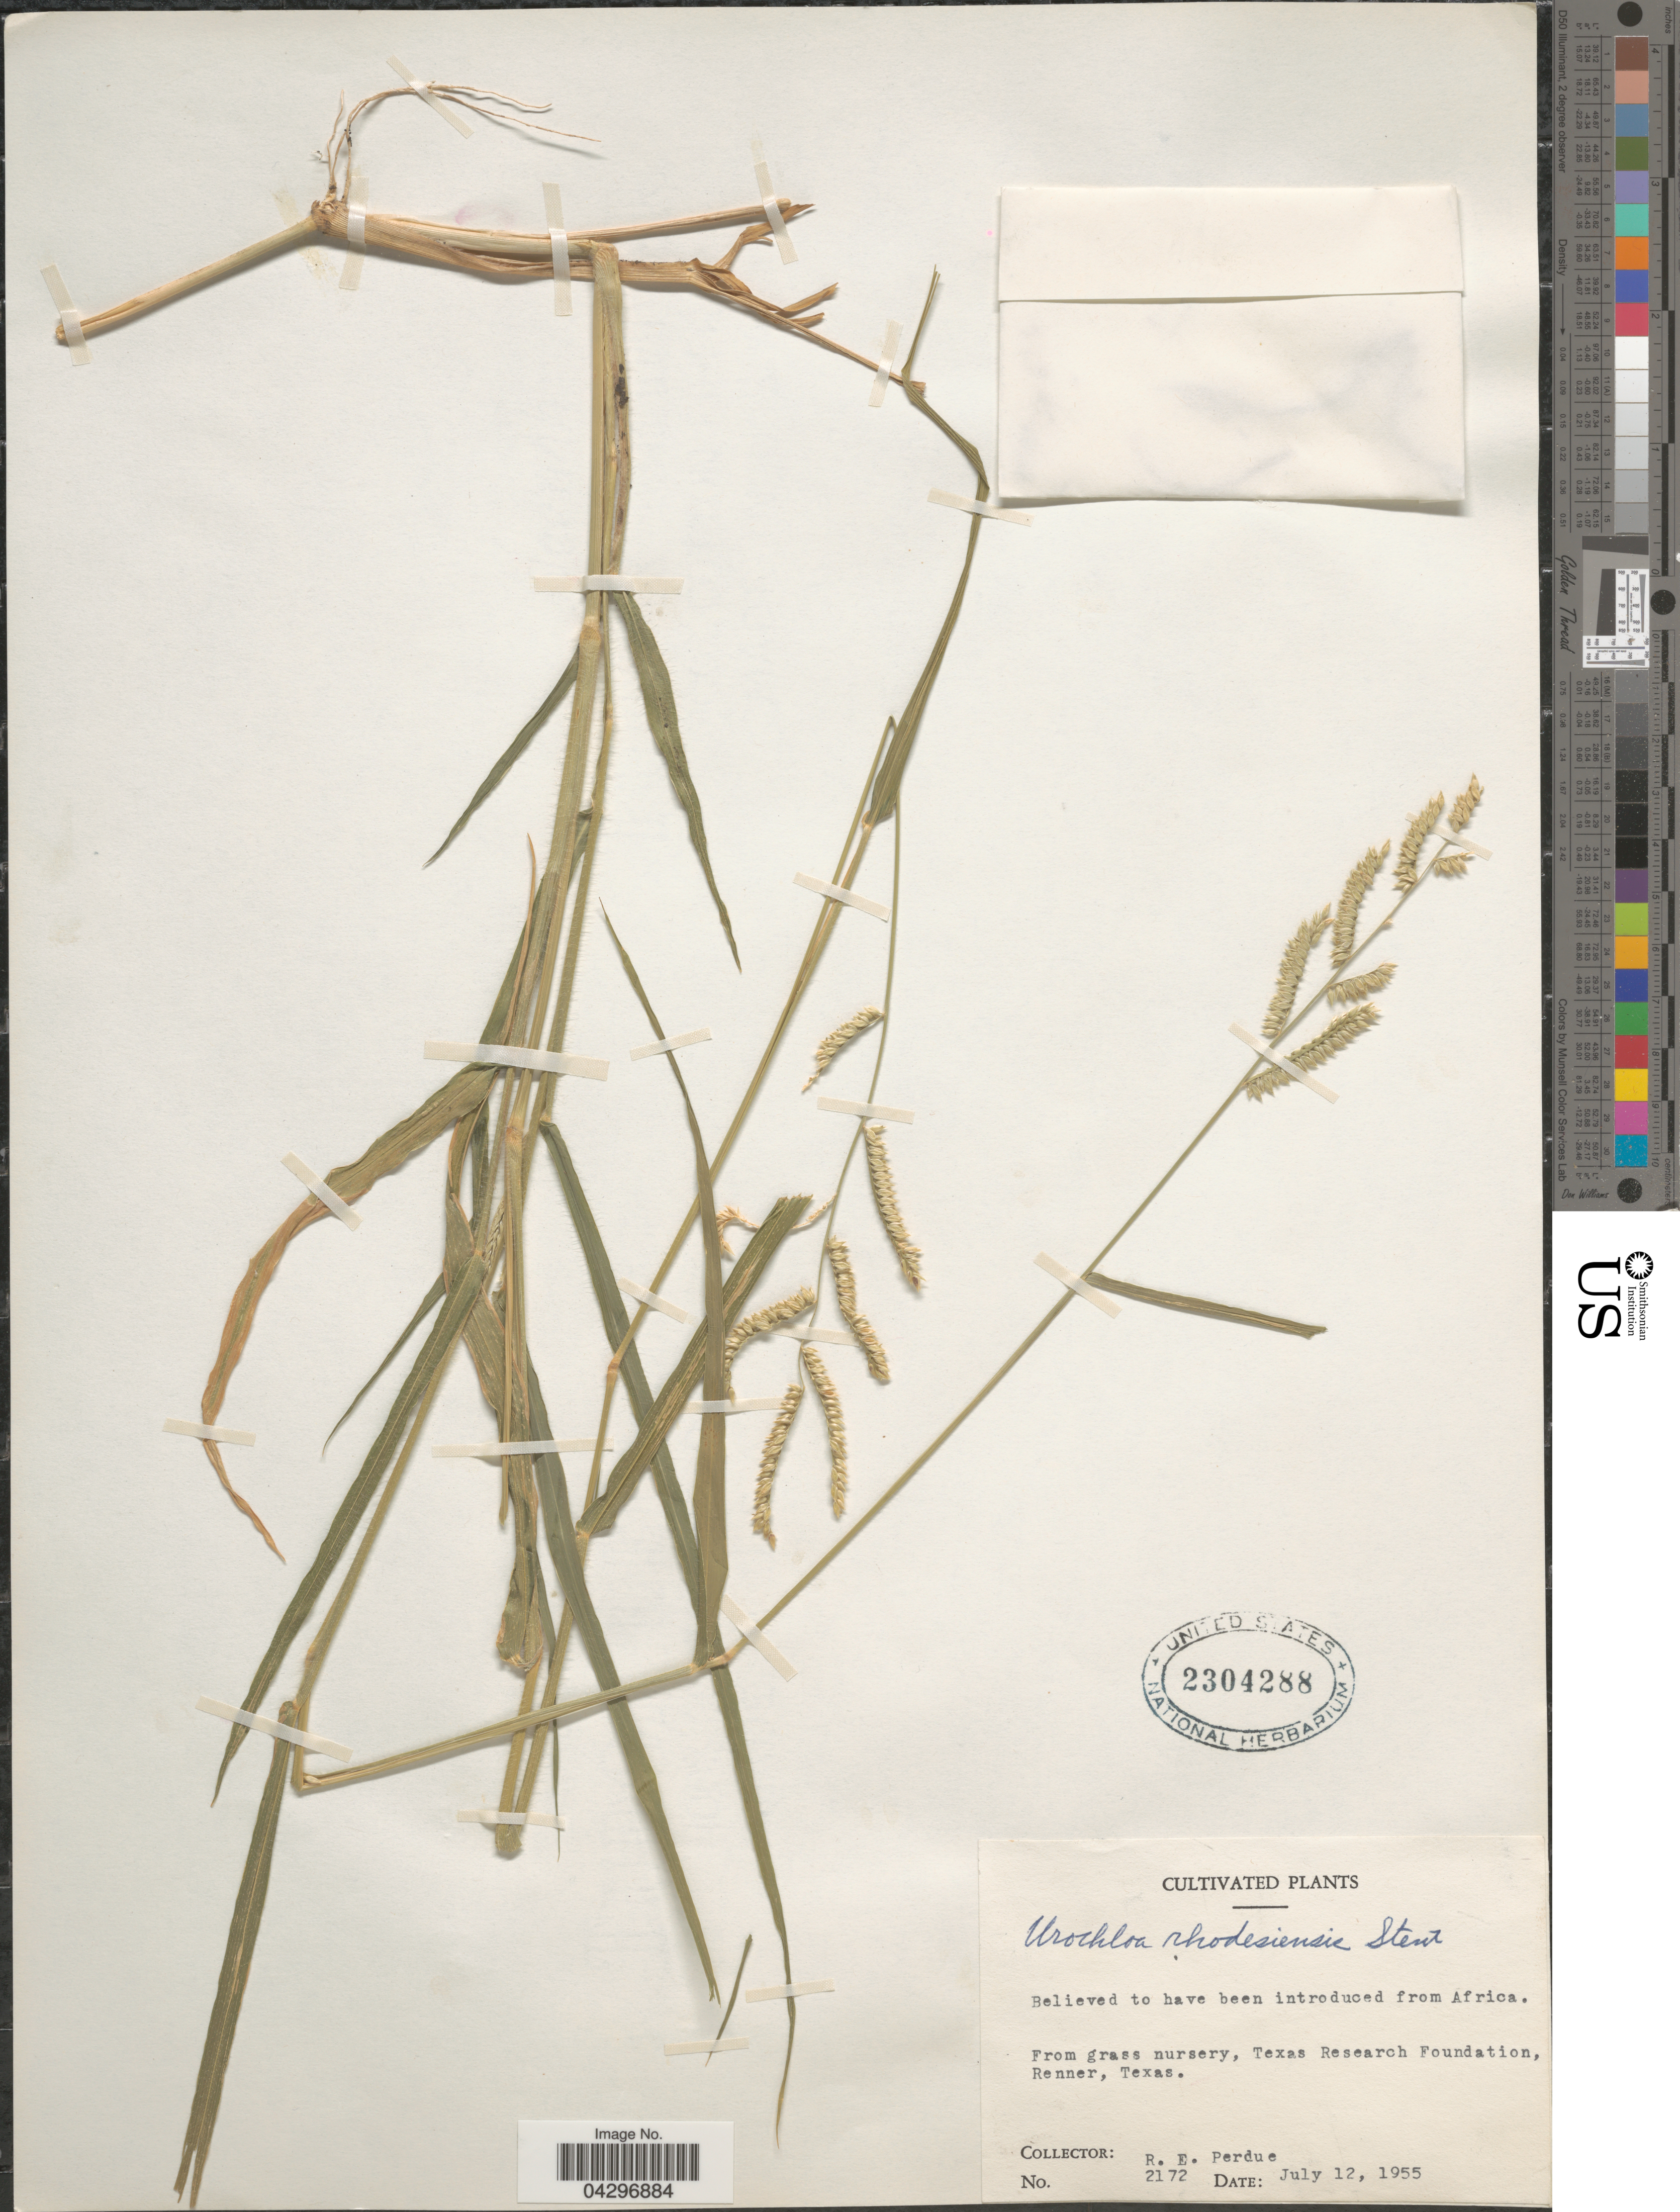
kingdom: Plantae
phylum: Tracheophyta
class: Liliopsida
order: Poales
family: Poaceae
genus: Urochloa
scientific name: Urochloa trichopus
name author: (Hochst.) Stapf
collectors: R. E. Perdue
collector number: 2172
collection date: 1955-07-12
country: United States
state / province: Texas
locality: From grass nursery, Texas Research Foundation, Renner.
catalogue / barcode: US 2304288